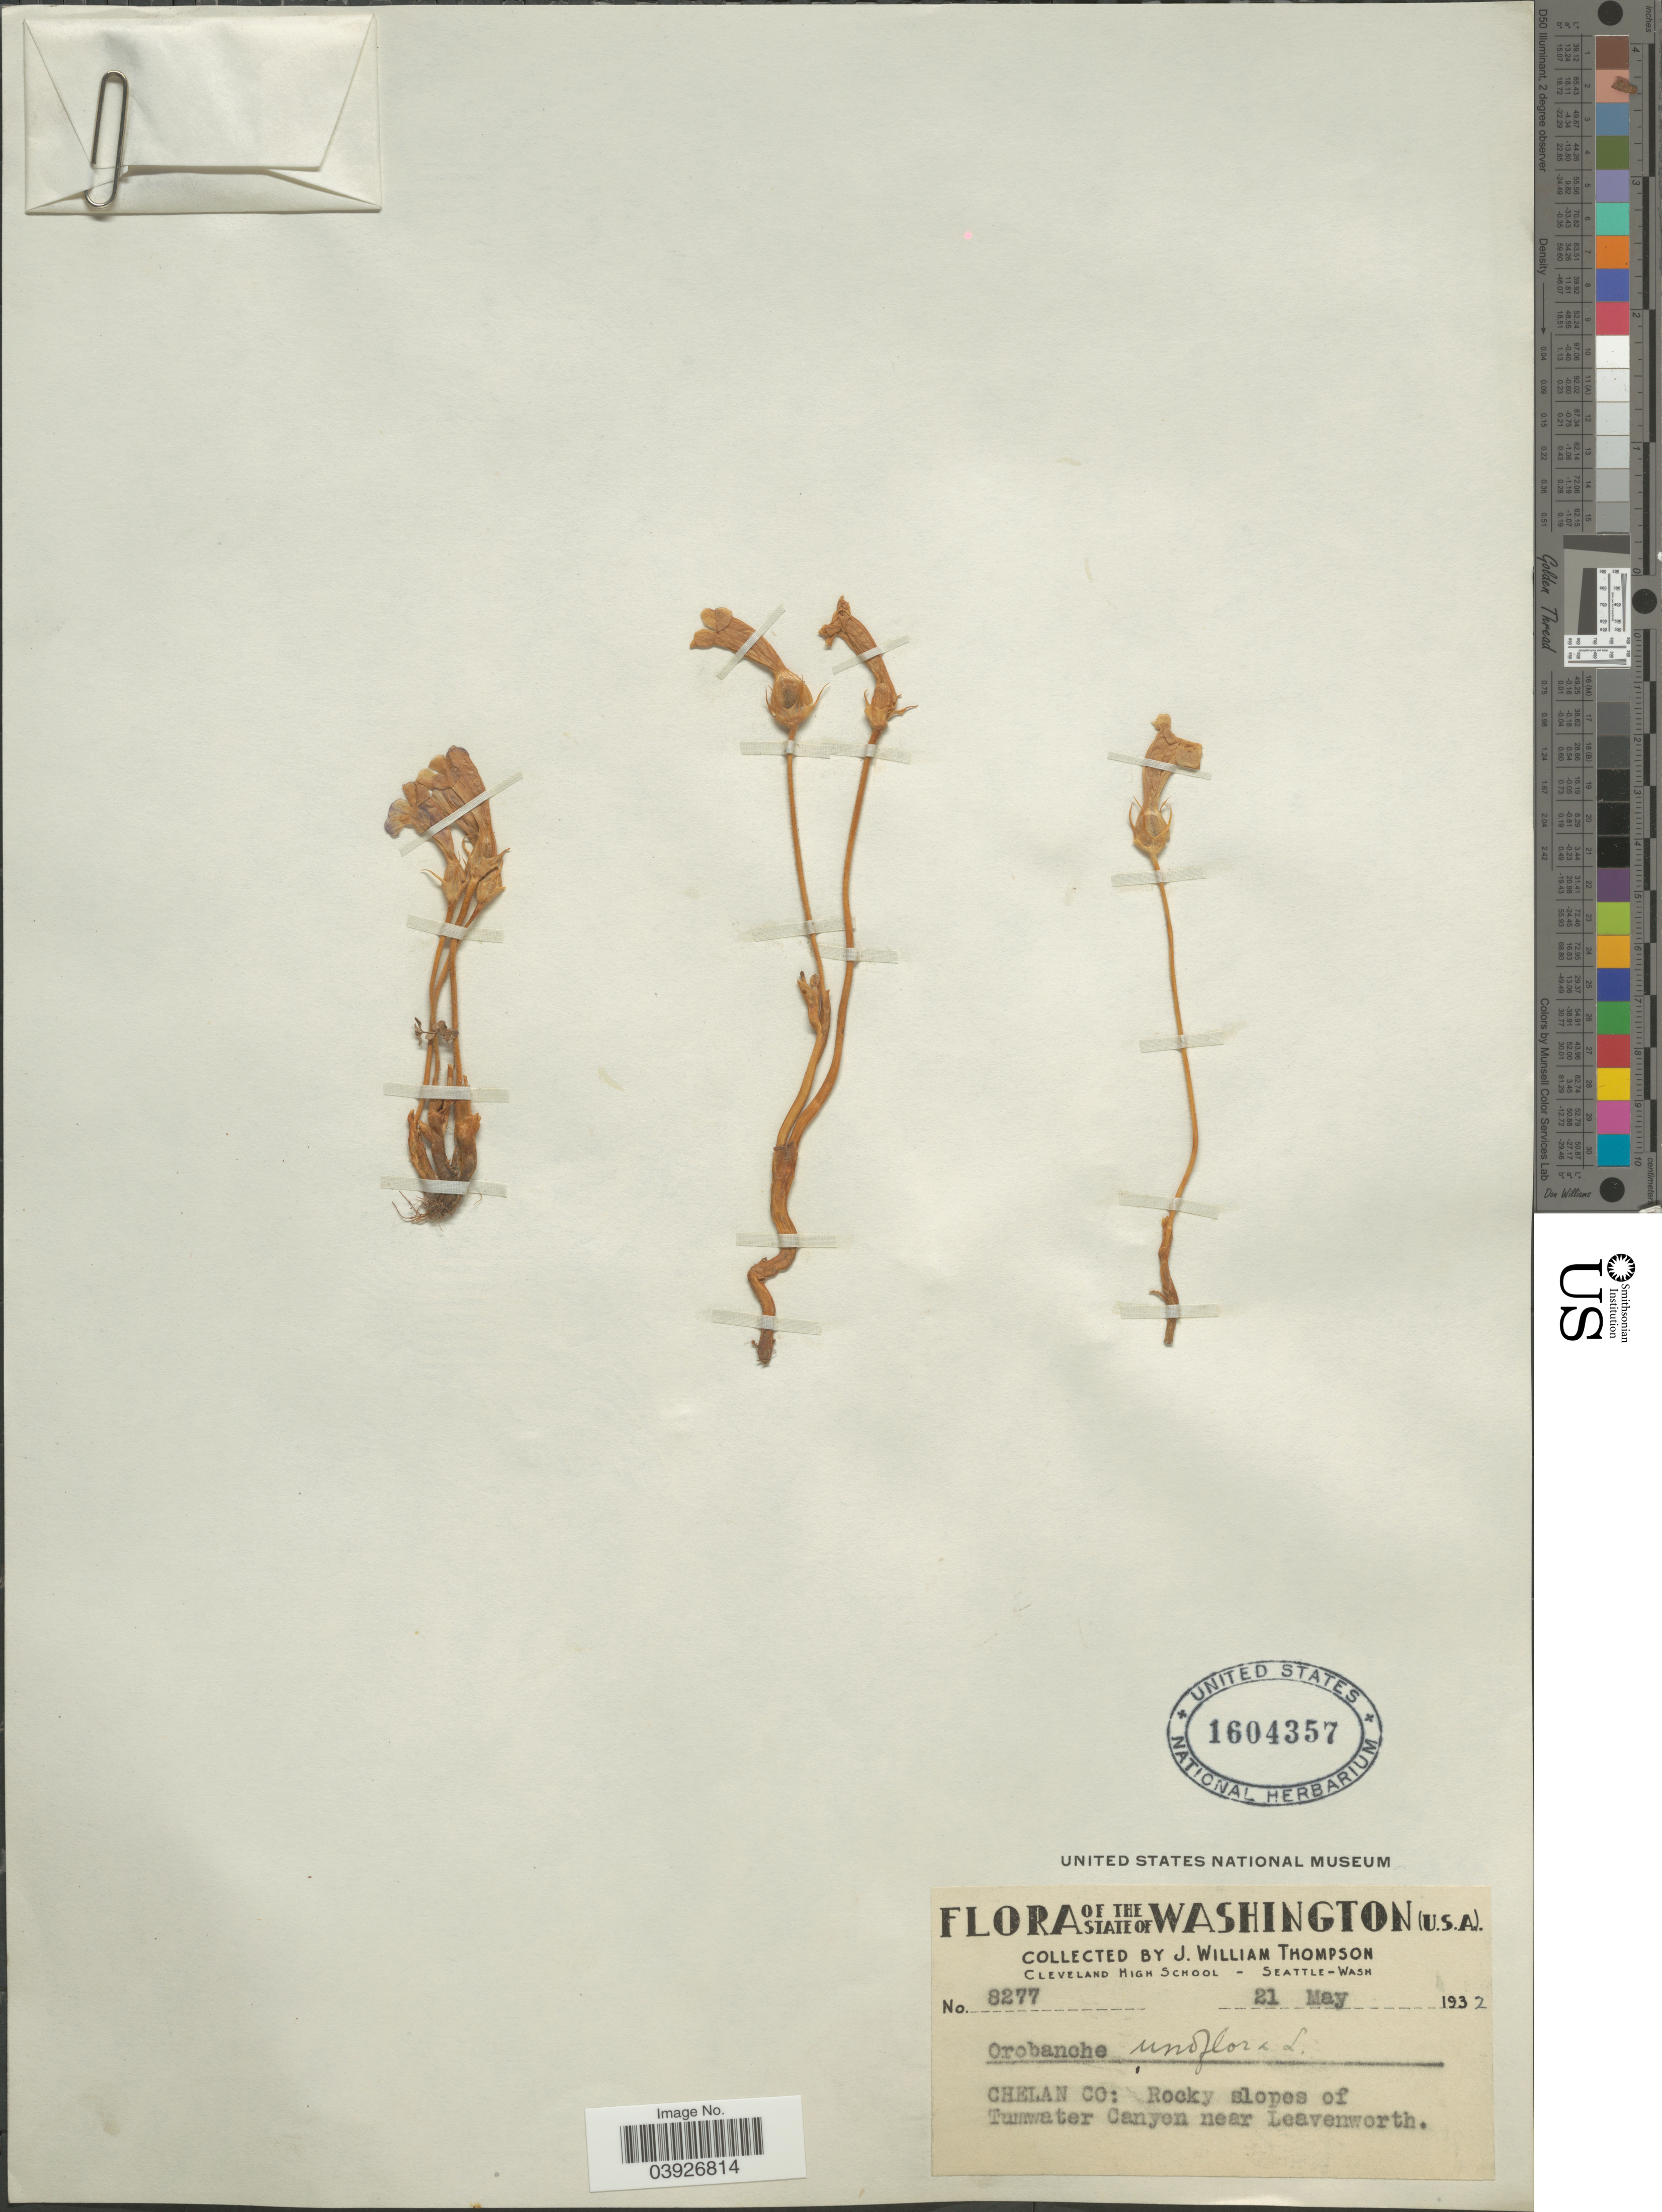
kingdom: Plantae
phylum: Tracheophyta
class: Magnoliopsida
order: Lamiales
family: Orobanchaceae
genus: Aphyllon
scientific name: Aphyllon uniflorum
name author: A. Gray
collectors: J. W. Thompson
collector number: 8277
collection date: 1932-05-21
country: United States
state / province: Washington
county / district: Chelan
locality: Chelan Co: Rocky slopes of Tumwater Canyen near Leavenworth.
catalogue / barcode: US 1604357